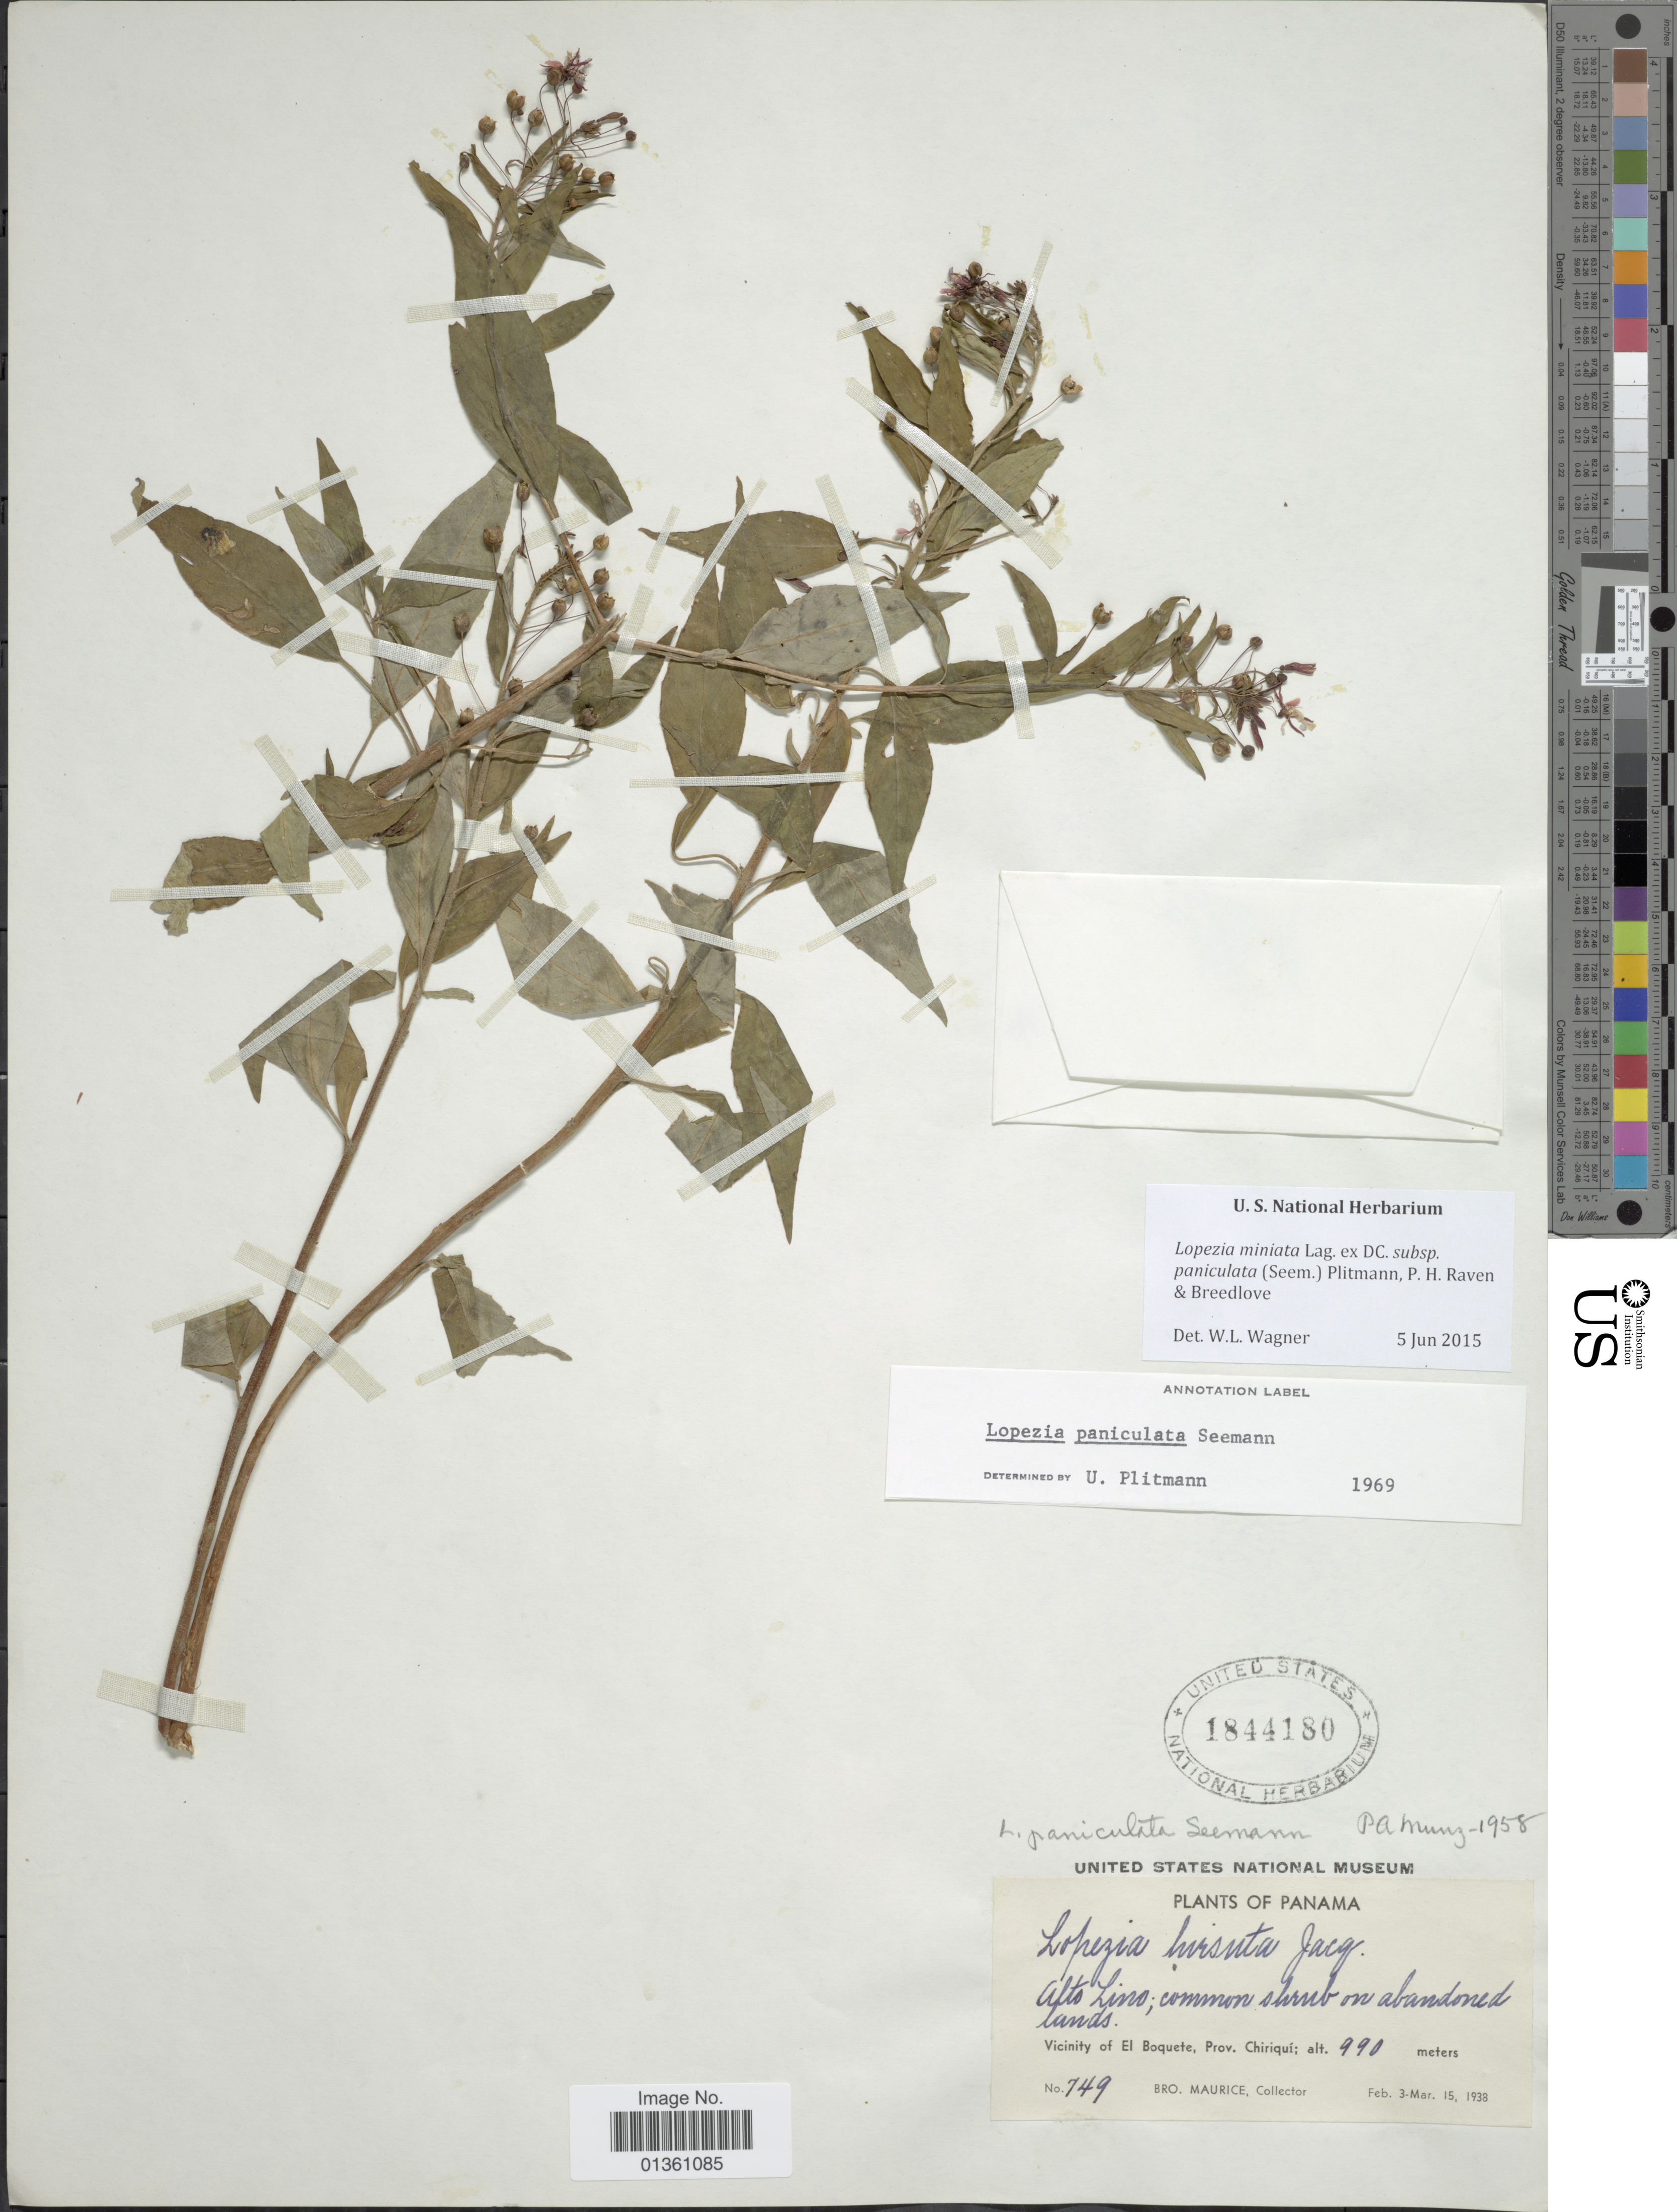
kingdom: Plantae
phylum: Tracheophyta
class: Magnoliopsida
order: Myrtales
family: Onagraceae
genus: Lopezia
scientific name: Lopezia miniata subsp. paniculata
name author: (Seem.) Plitmann et al.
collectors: B. Maurice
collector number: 749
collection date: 1938-02-03/1938-03-15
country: Panama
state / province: Chiriqui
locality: Vicinity of El Boquete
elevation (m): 990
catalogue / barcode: US 1844180